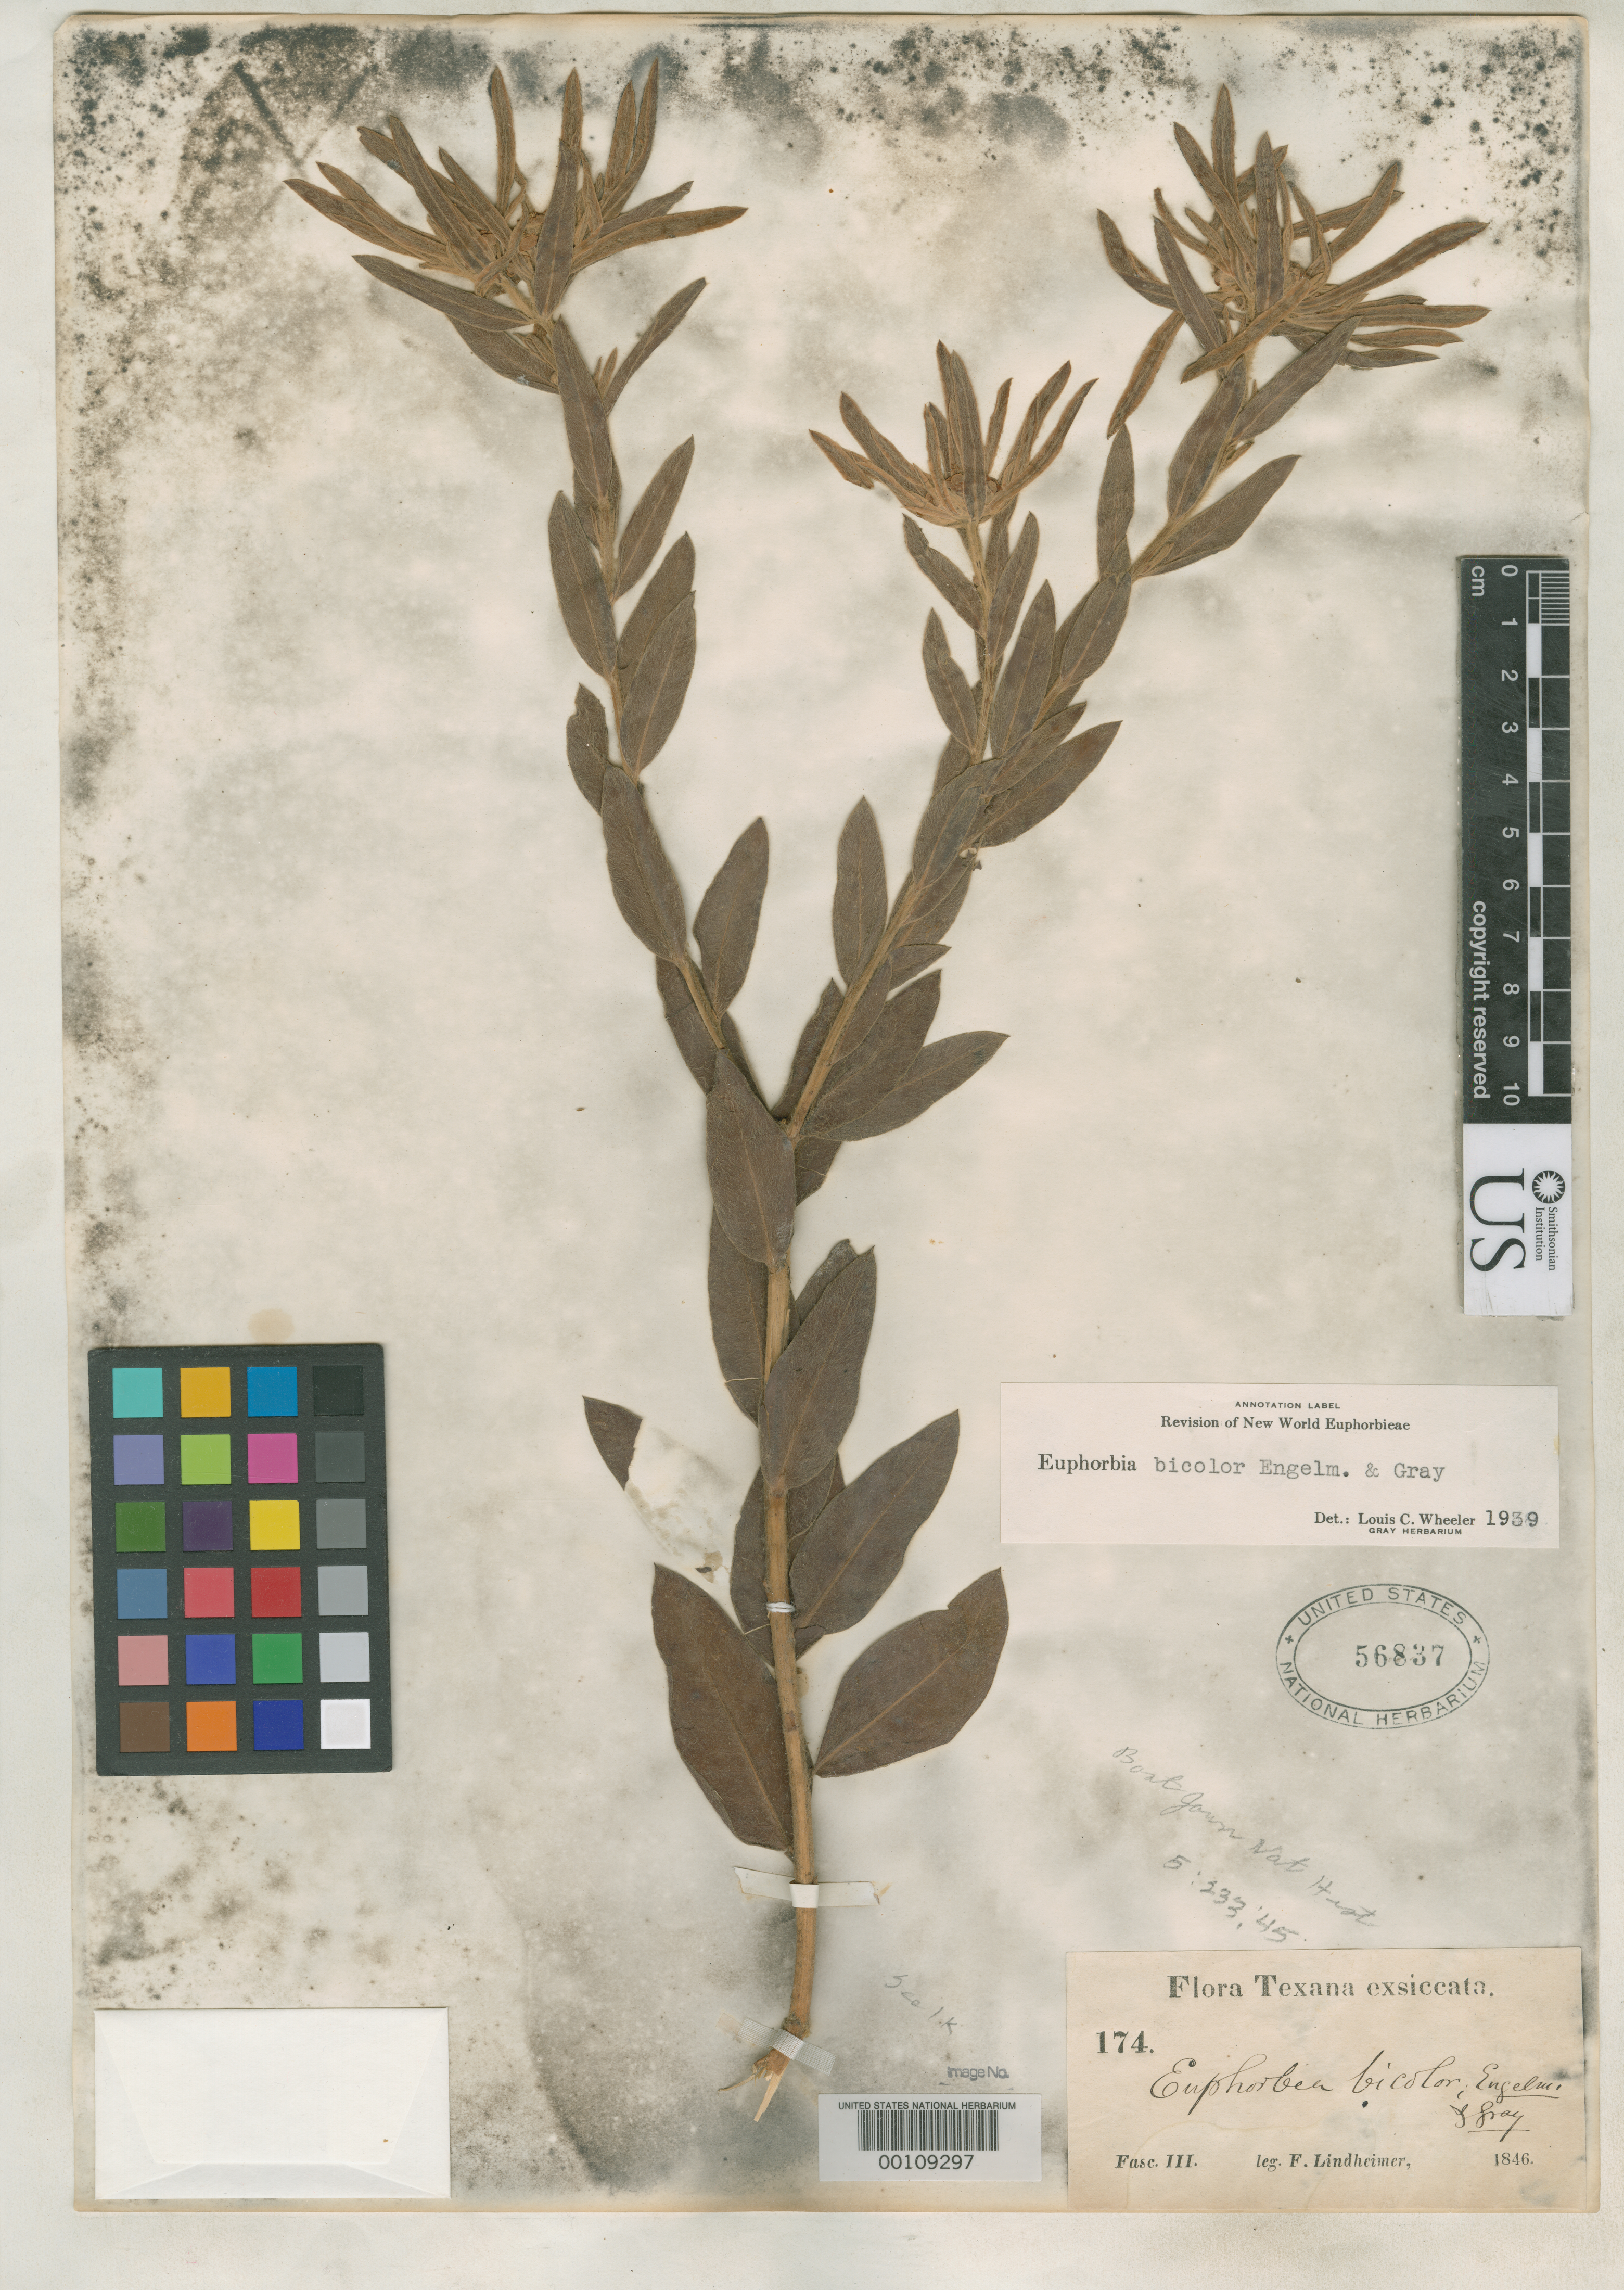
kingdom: Plantae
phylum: Tracheophyta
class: Magnoliopsida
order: Malpighiales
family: Euphorbiaceae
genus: Euphorbia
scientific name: Euphorbia bicolor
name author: Engelm. & A. Gray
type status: Possible Type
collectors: F. J. Lindheimer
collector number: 174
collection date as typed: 1846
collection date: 1846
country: United States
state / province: Texas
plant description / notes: Dubiously a type; name was published in 1845 but collection date on this specimen is 1846.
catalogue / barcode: US 56837